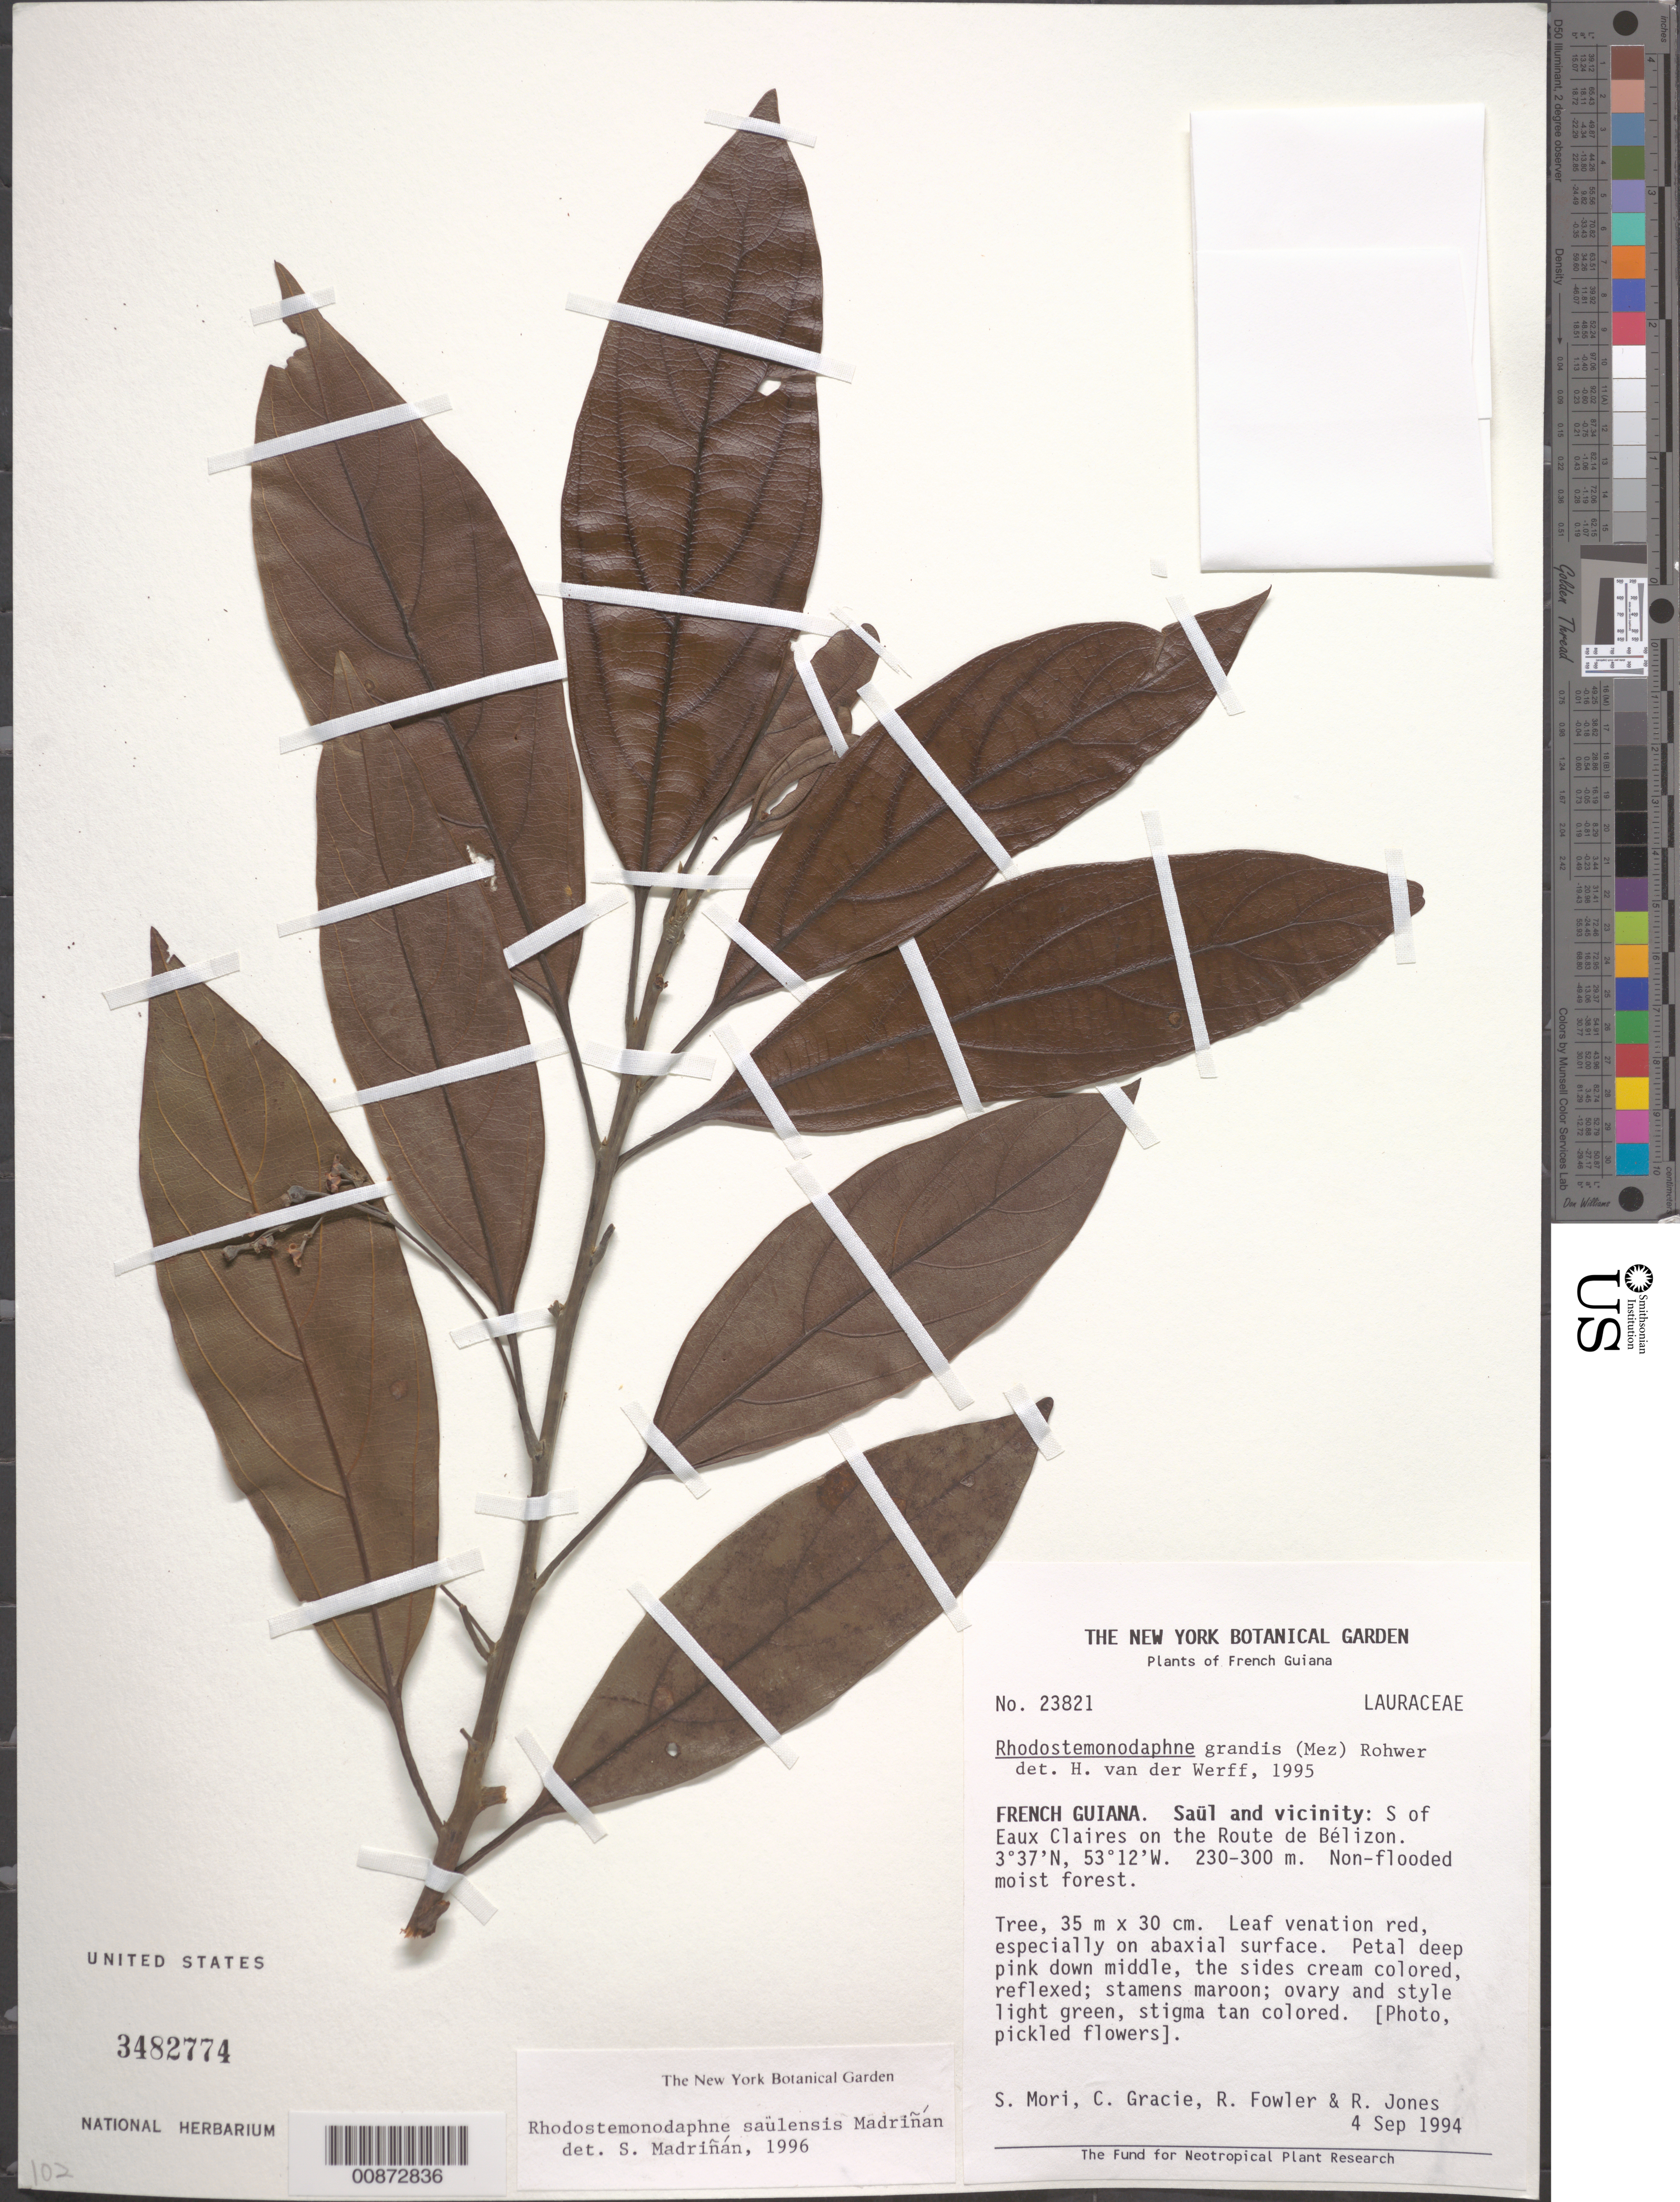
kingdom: Plantae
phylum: Tracheophyta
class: Magnoliopsida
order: Laurales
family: Lauraceae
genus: Rhodostemonodaphne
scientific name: Rhodostemonodaphne saulensis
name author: Madriñán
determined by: Madriñán, S.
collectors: S. Mori, C. A. Gracie, R. Fowler & R. Jones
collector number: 23821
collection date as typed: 4-Sep-94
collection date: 1994-09-04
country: French Guiana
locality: Saül and vic., S of Eaux Clairês on Route de Bélizon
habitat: Non-flooded moist forest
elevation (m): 230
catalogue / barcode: US 3482774